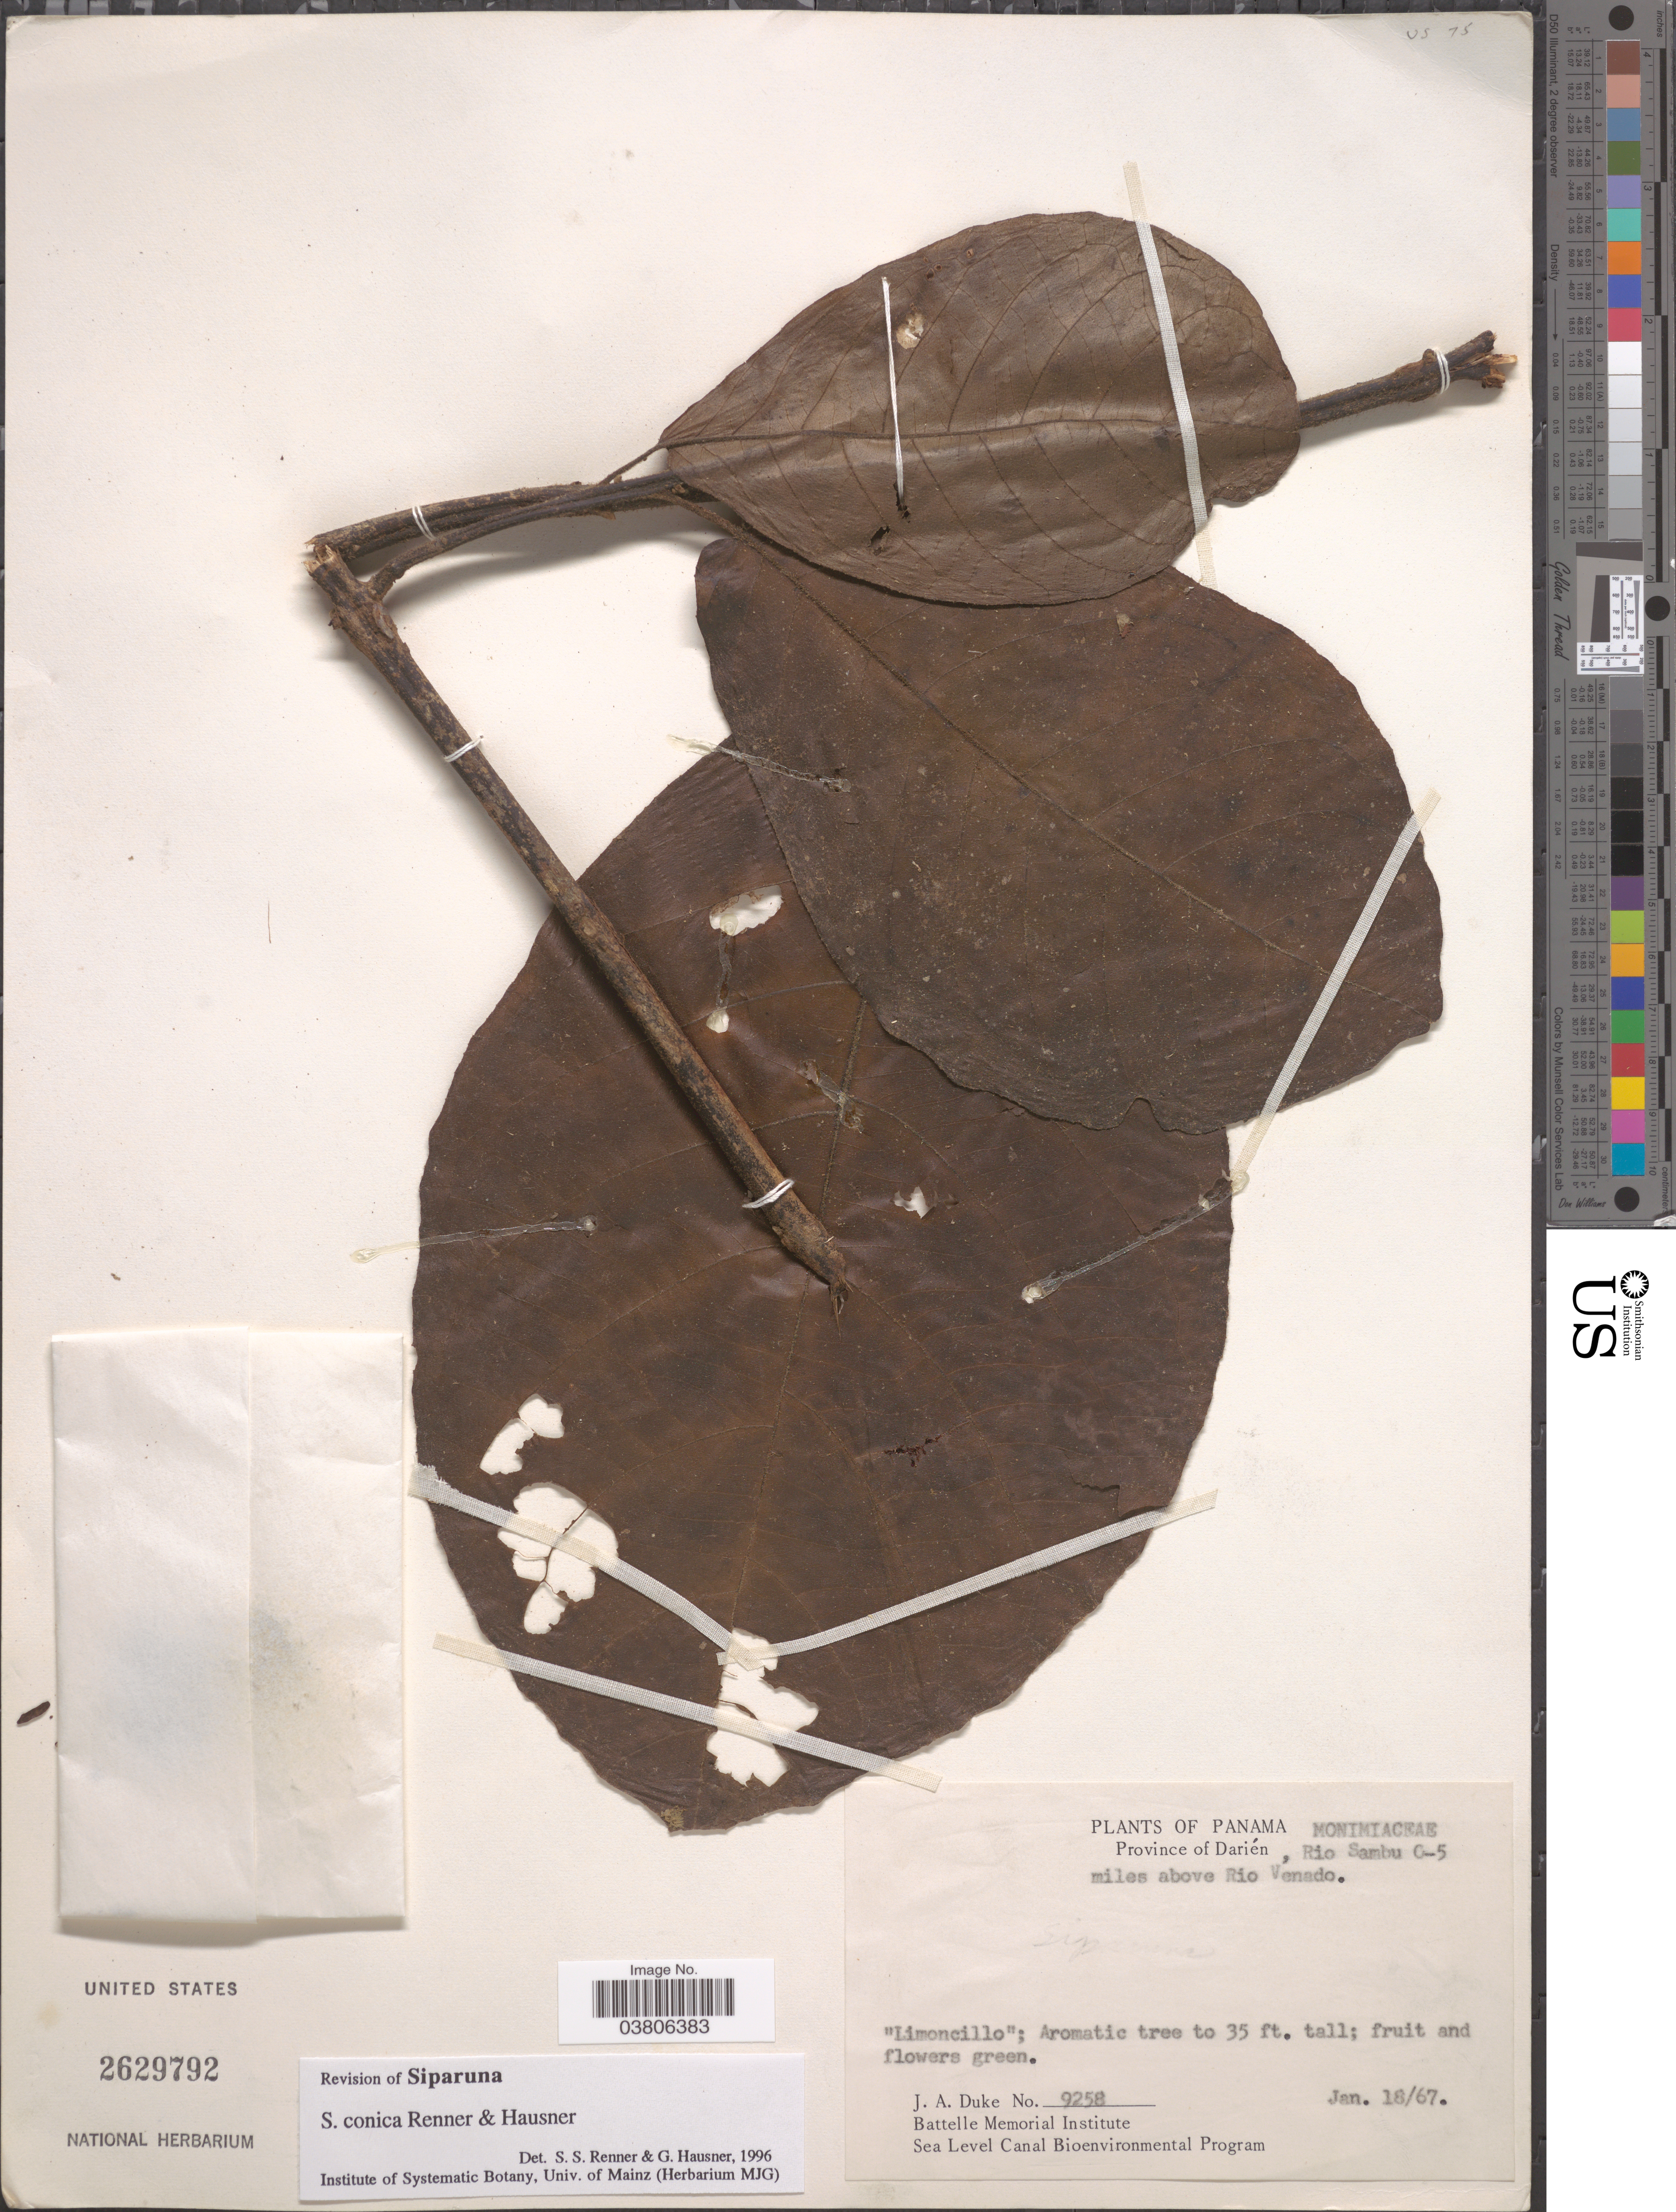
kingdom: Plantae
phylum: Tracheophyta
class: Magnoliopsida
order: Laurales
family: Siparunaceae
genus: Siparuna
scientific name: Siparuna conica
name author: S.S. Renner & Hausner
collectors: J. A. Duke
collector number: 9258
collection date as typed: Transcribed d/m/y: 18/1/67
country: Panama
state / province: Darien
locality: Rio Sambu 0-5 miles above Rio Venado.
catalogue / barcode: US 2629792